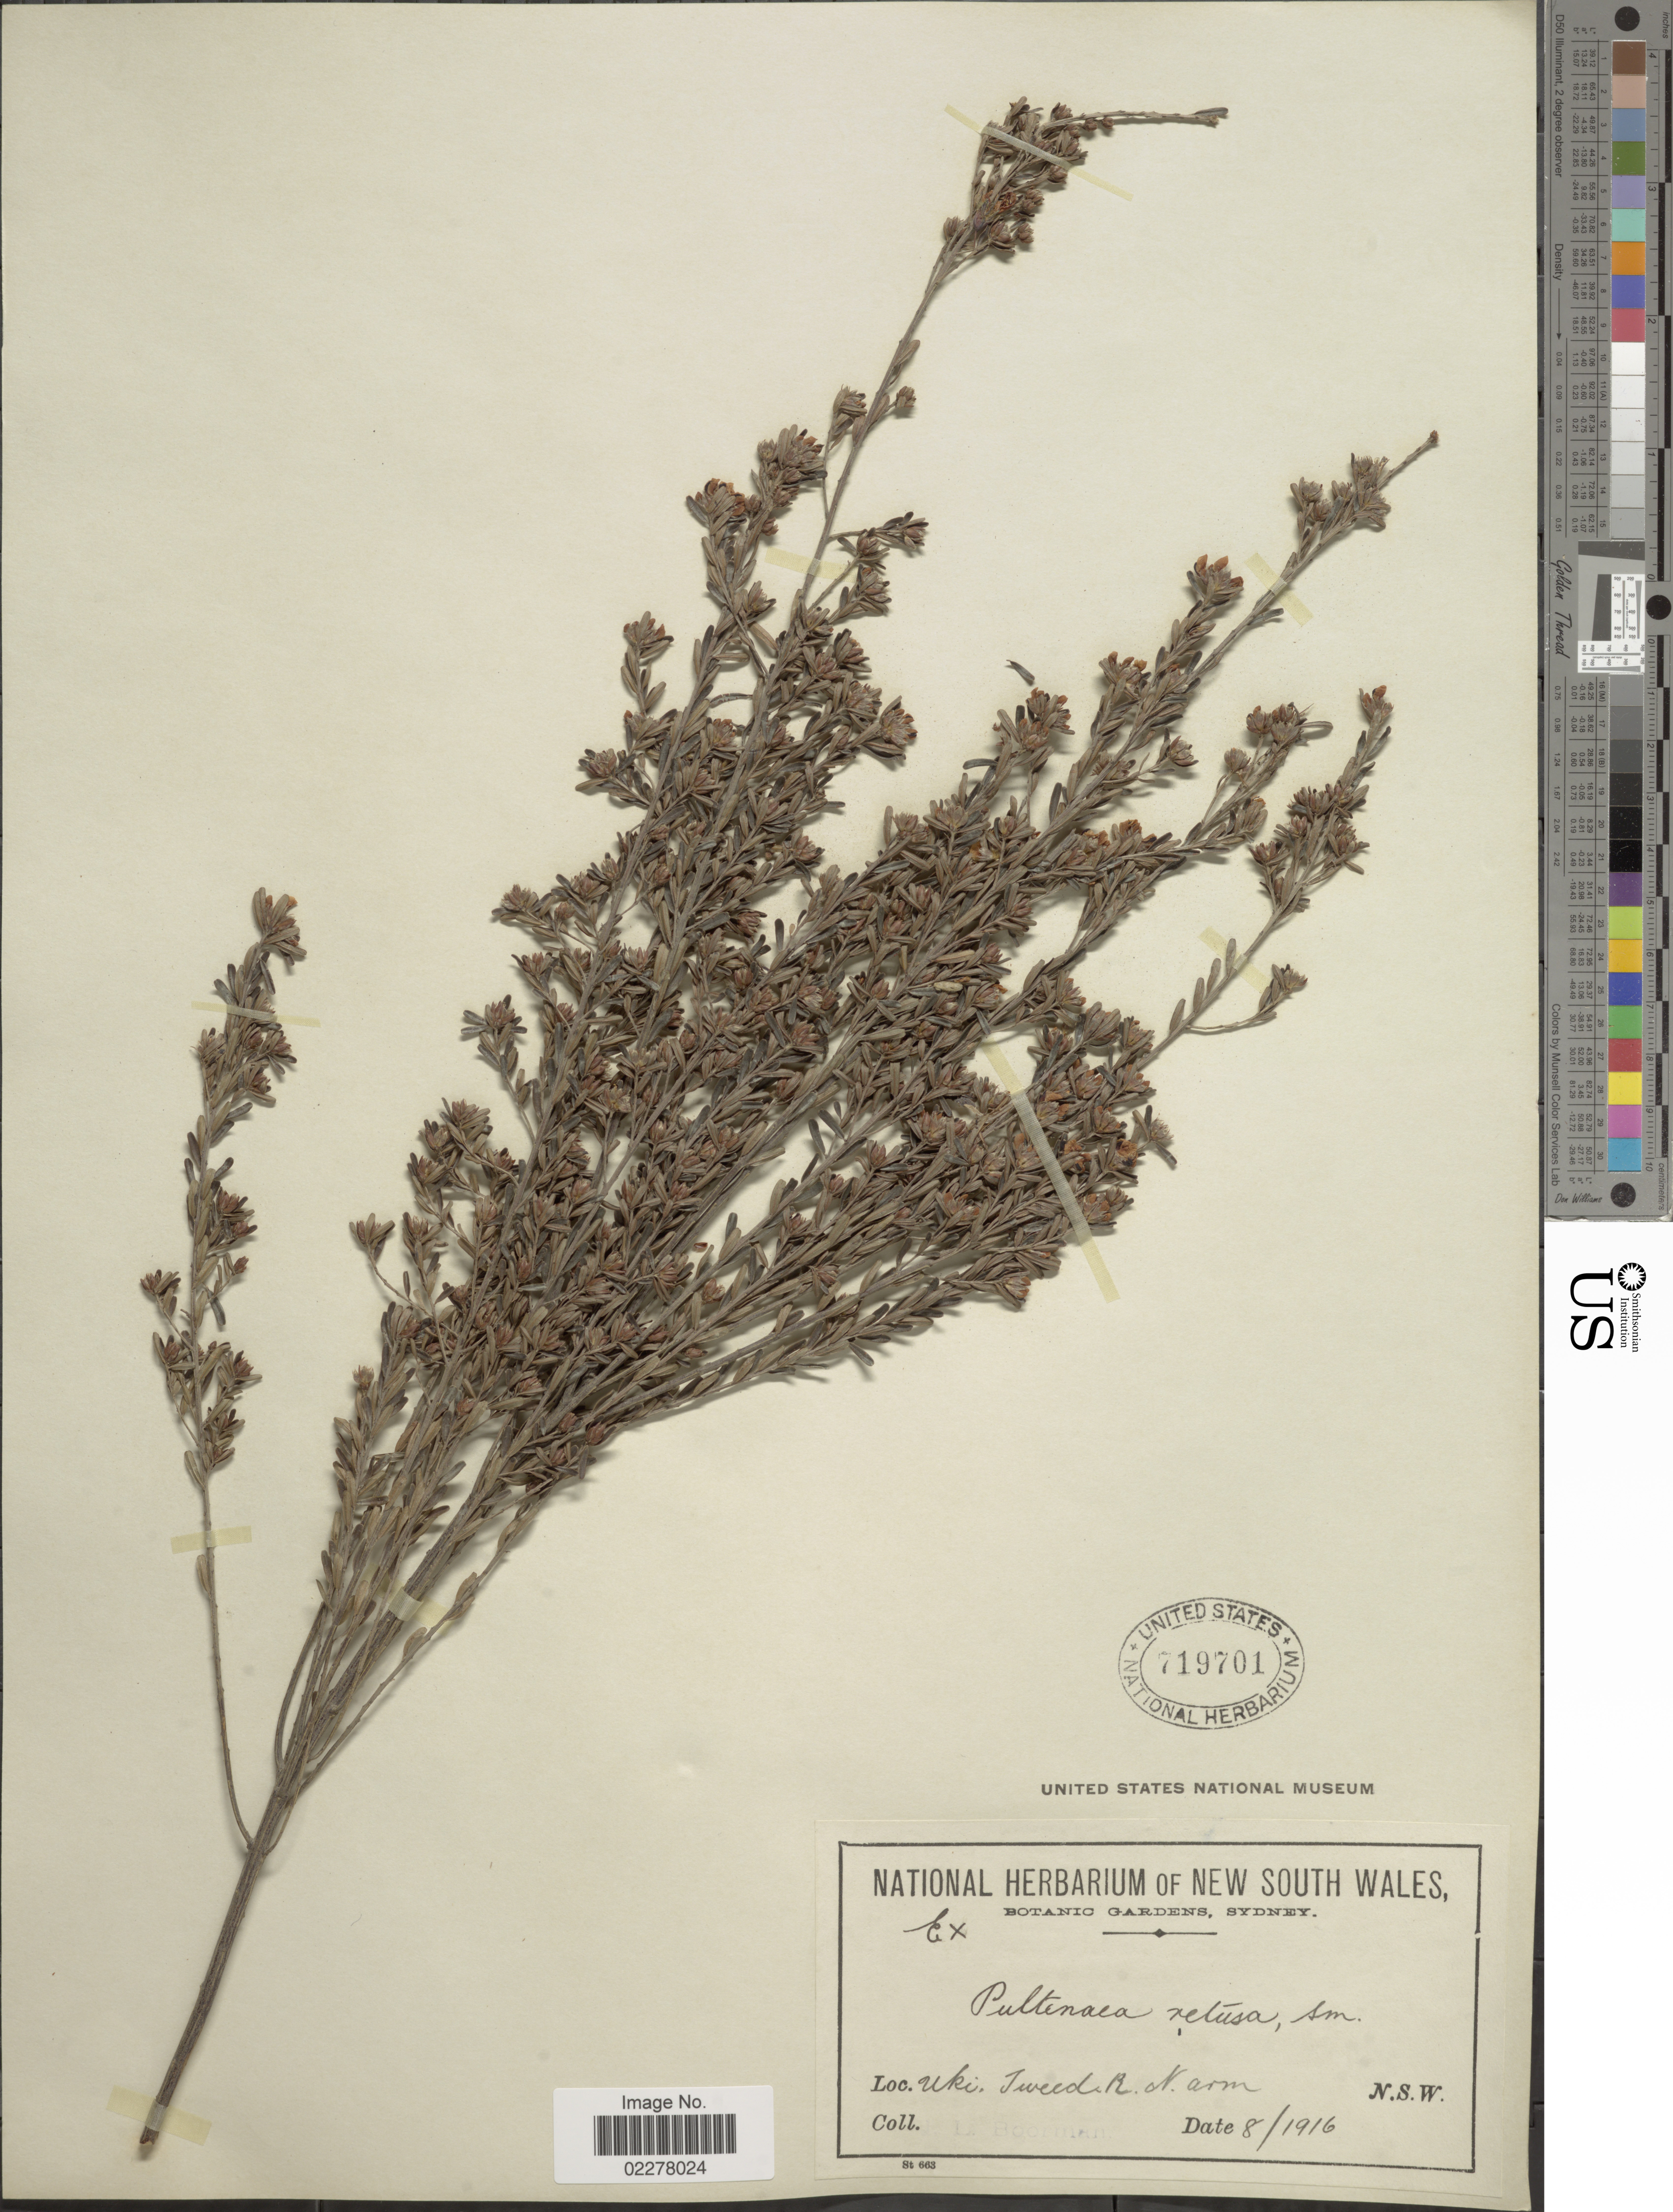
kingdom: Plantae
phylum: Tracheophyta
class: Magnoliopsida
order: Fabales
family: Fabaceae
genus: Pultenaea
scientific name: Pultenaea retusa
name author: Sm.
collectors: J. Boorman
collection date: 1916-08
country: Australia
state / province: New South Wales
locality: Uki, Tweed R. N. arm. N.S.W.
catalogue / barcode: US 719701